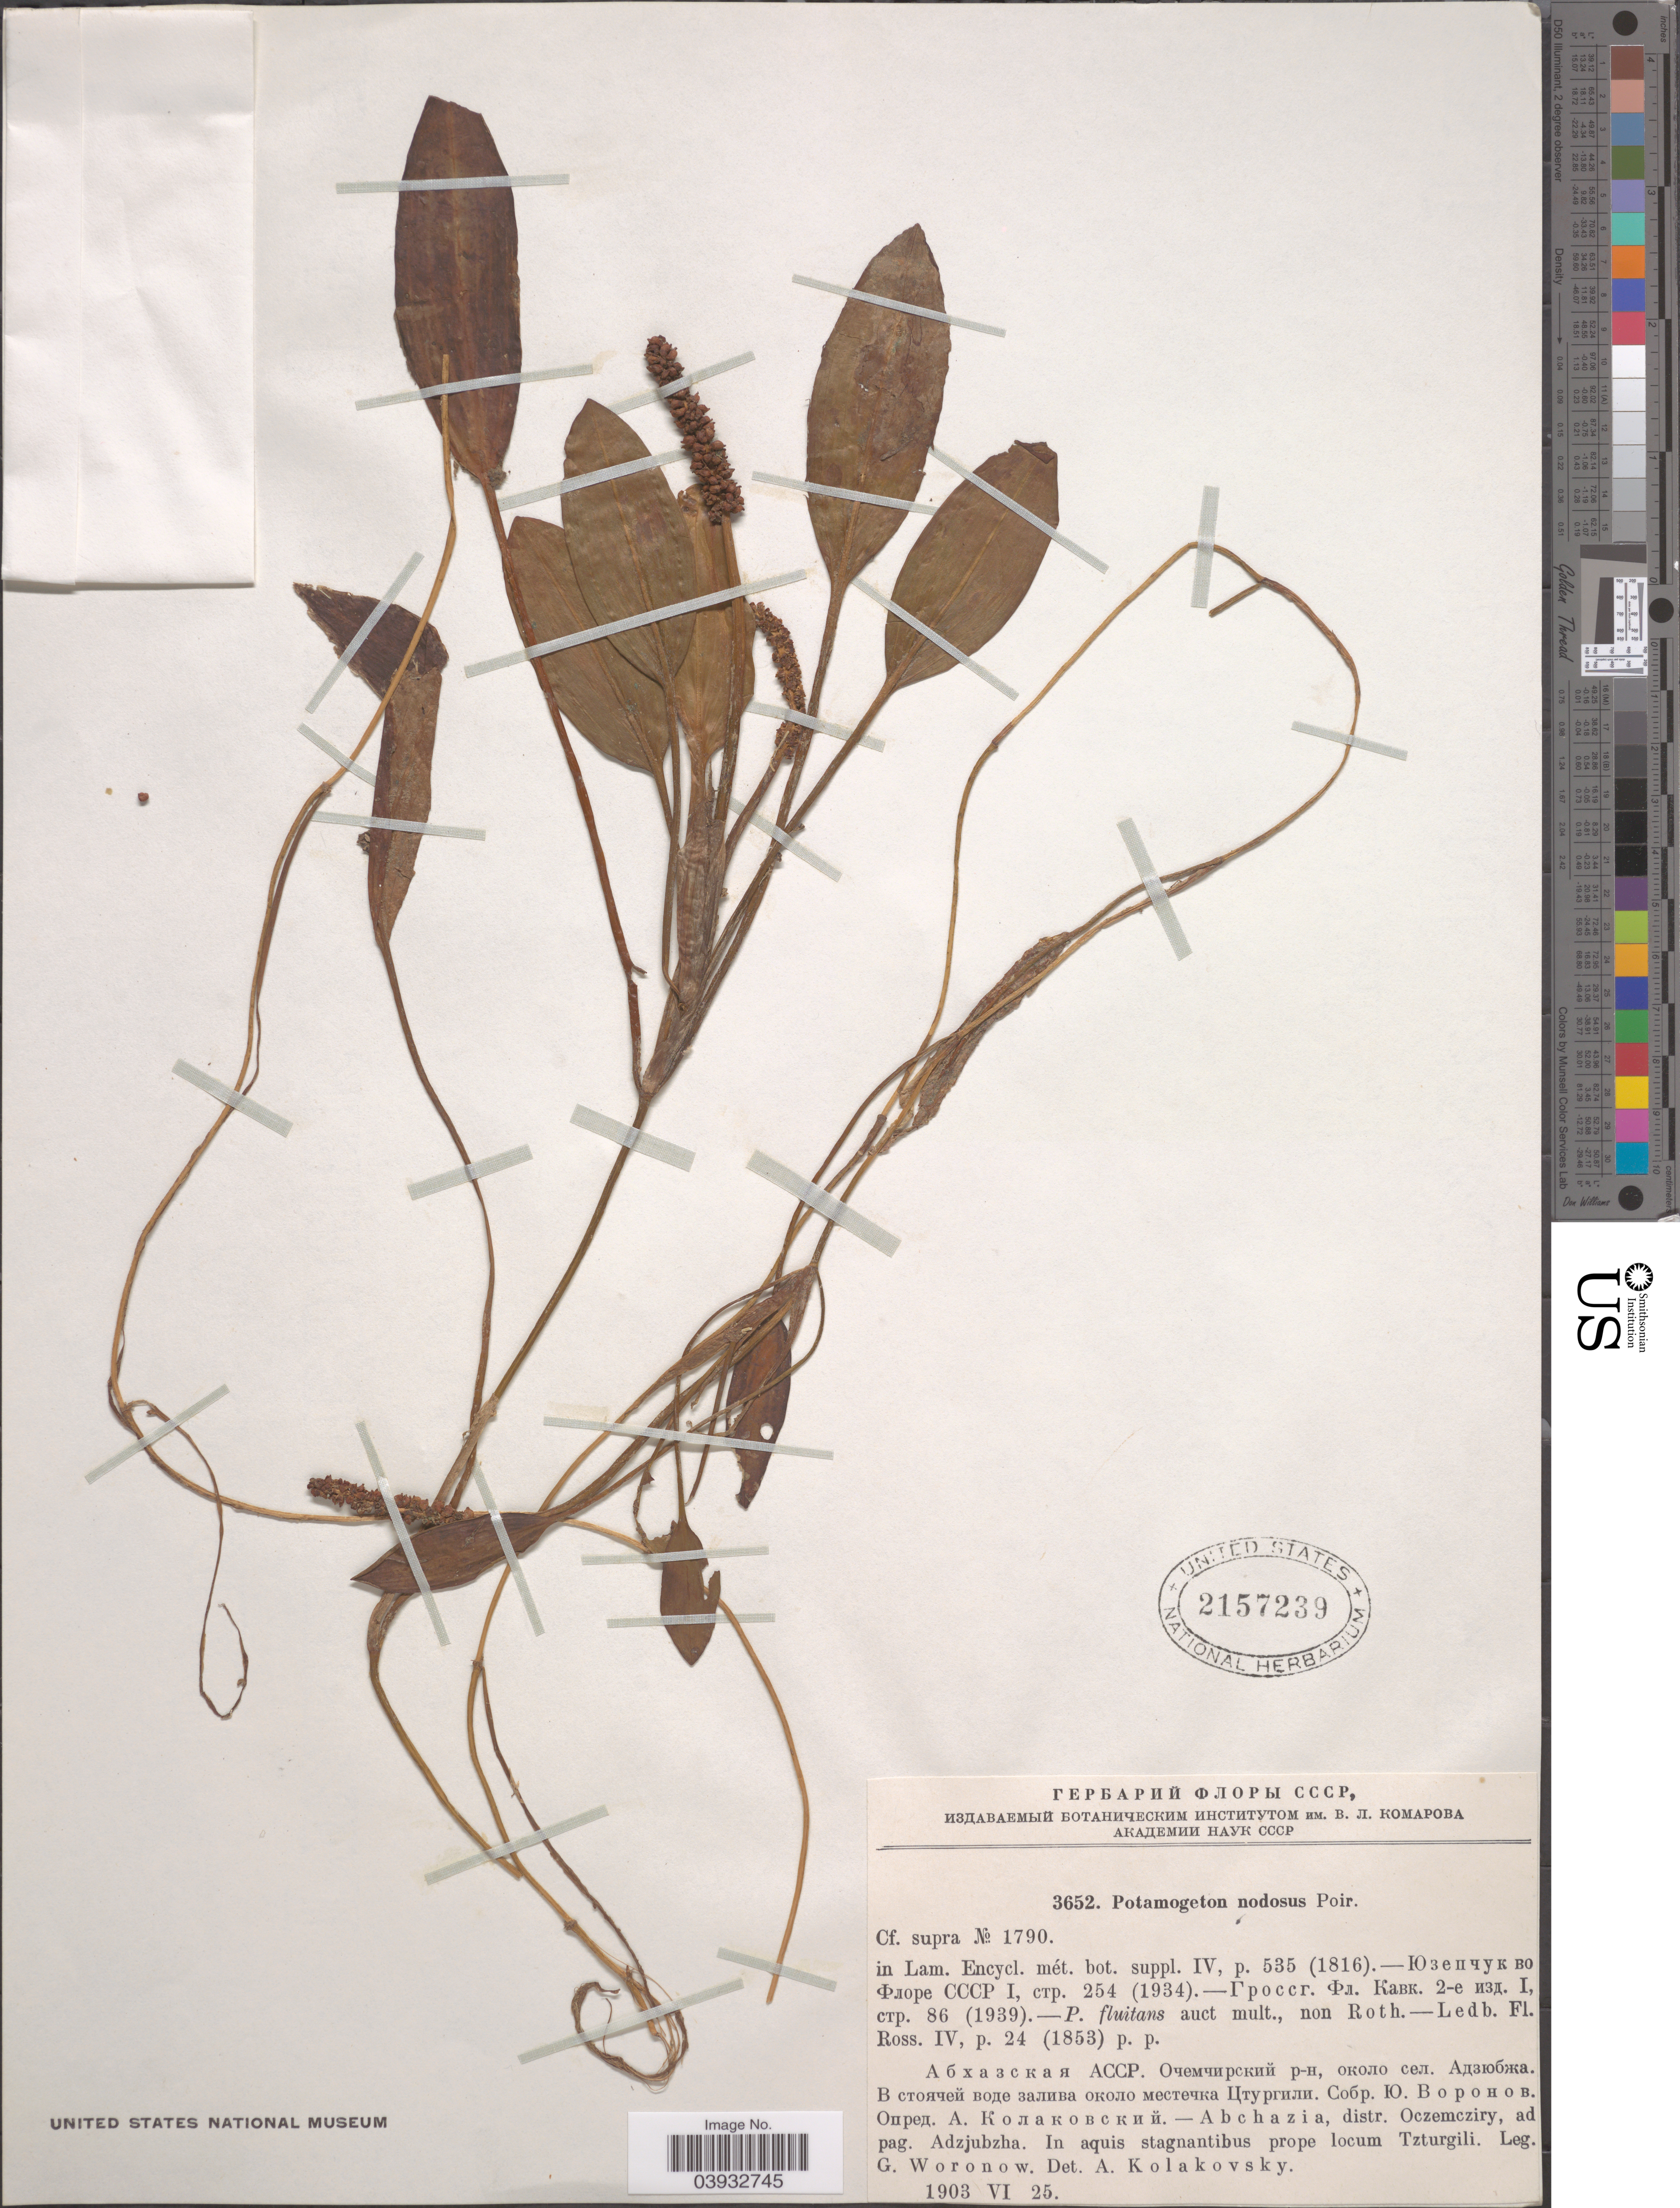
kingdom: Plantae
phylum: Tracheophyta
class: Liliopsida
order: Alismatales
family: Potamogetonaceae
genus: Potamogeton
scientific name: Potamogeton nodosus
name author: Poir.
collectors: G. Woronow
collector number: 3652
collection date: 1903-06-25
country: Georgia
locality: Abchazia, distr. Oczemcziry, ad pag. Adzjubzha. In aquis stagnantibus prope locum Tzturgili.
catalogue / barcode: US 2157239